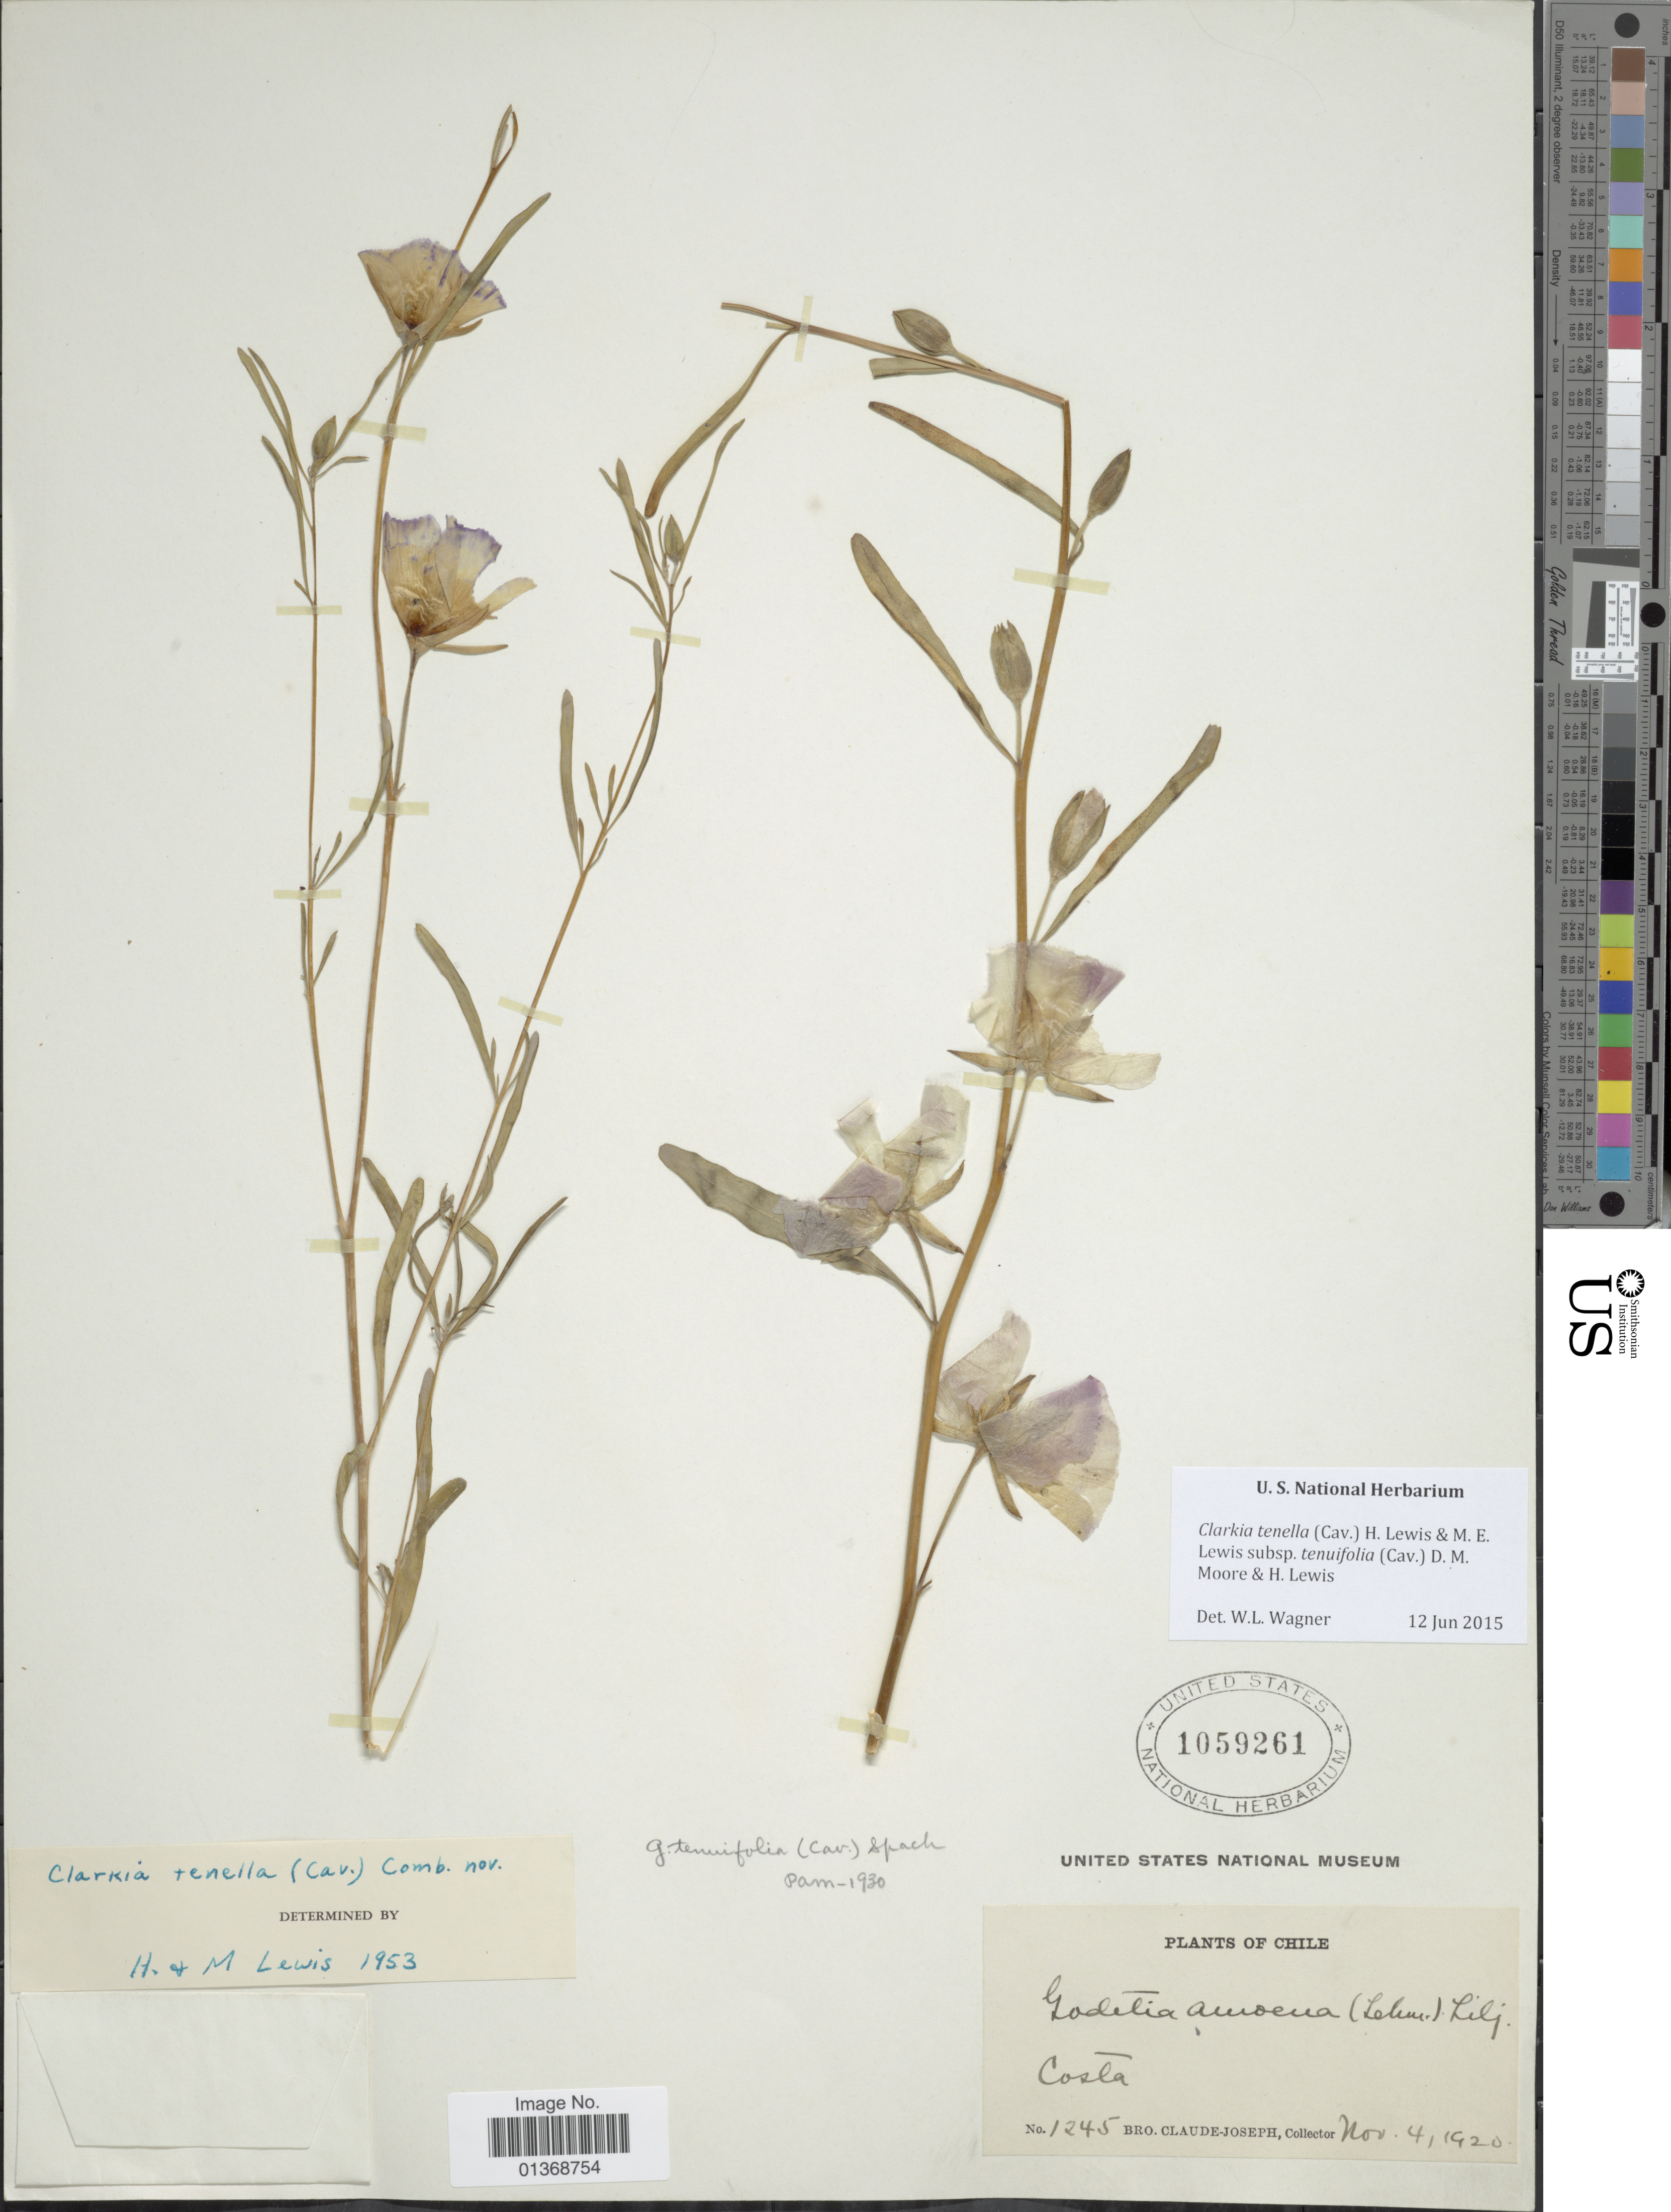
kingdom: Plantae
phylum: Tracheophyta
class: Magnoliopsida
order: Myrtales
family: Onagraceae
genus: Clarkia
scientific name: Clarkia tenella subsp. tenuifolia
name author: (Cav.) D.M. Moore & F. H. Lewis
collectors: Bro. Claude-Joseph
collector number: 1245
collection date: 1920-11-04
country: Chile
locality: Costa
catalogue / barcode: US 1059261